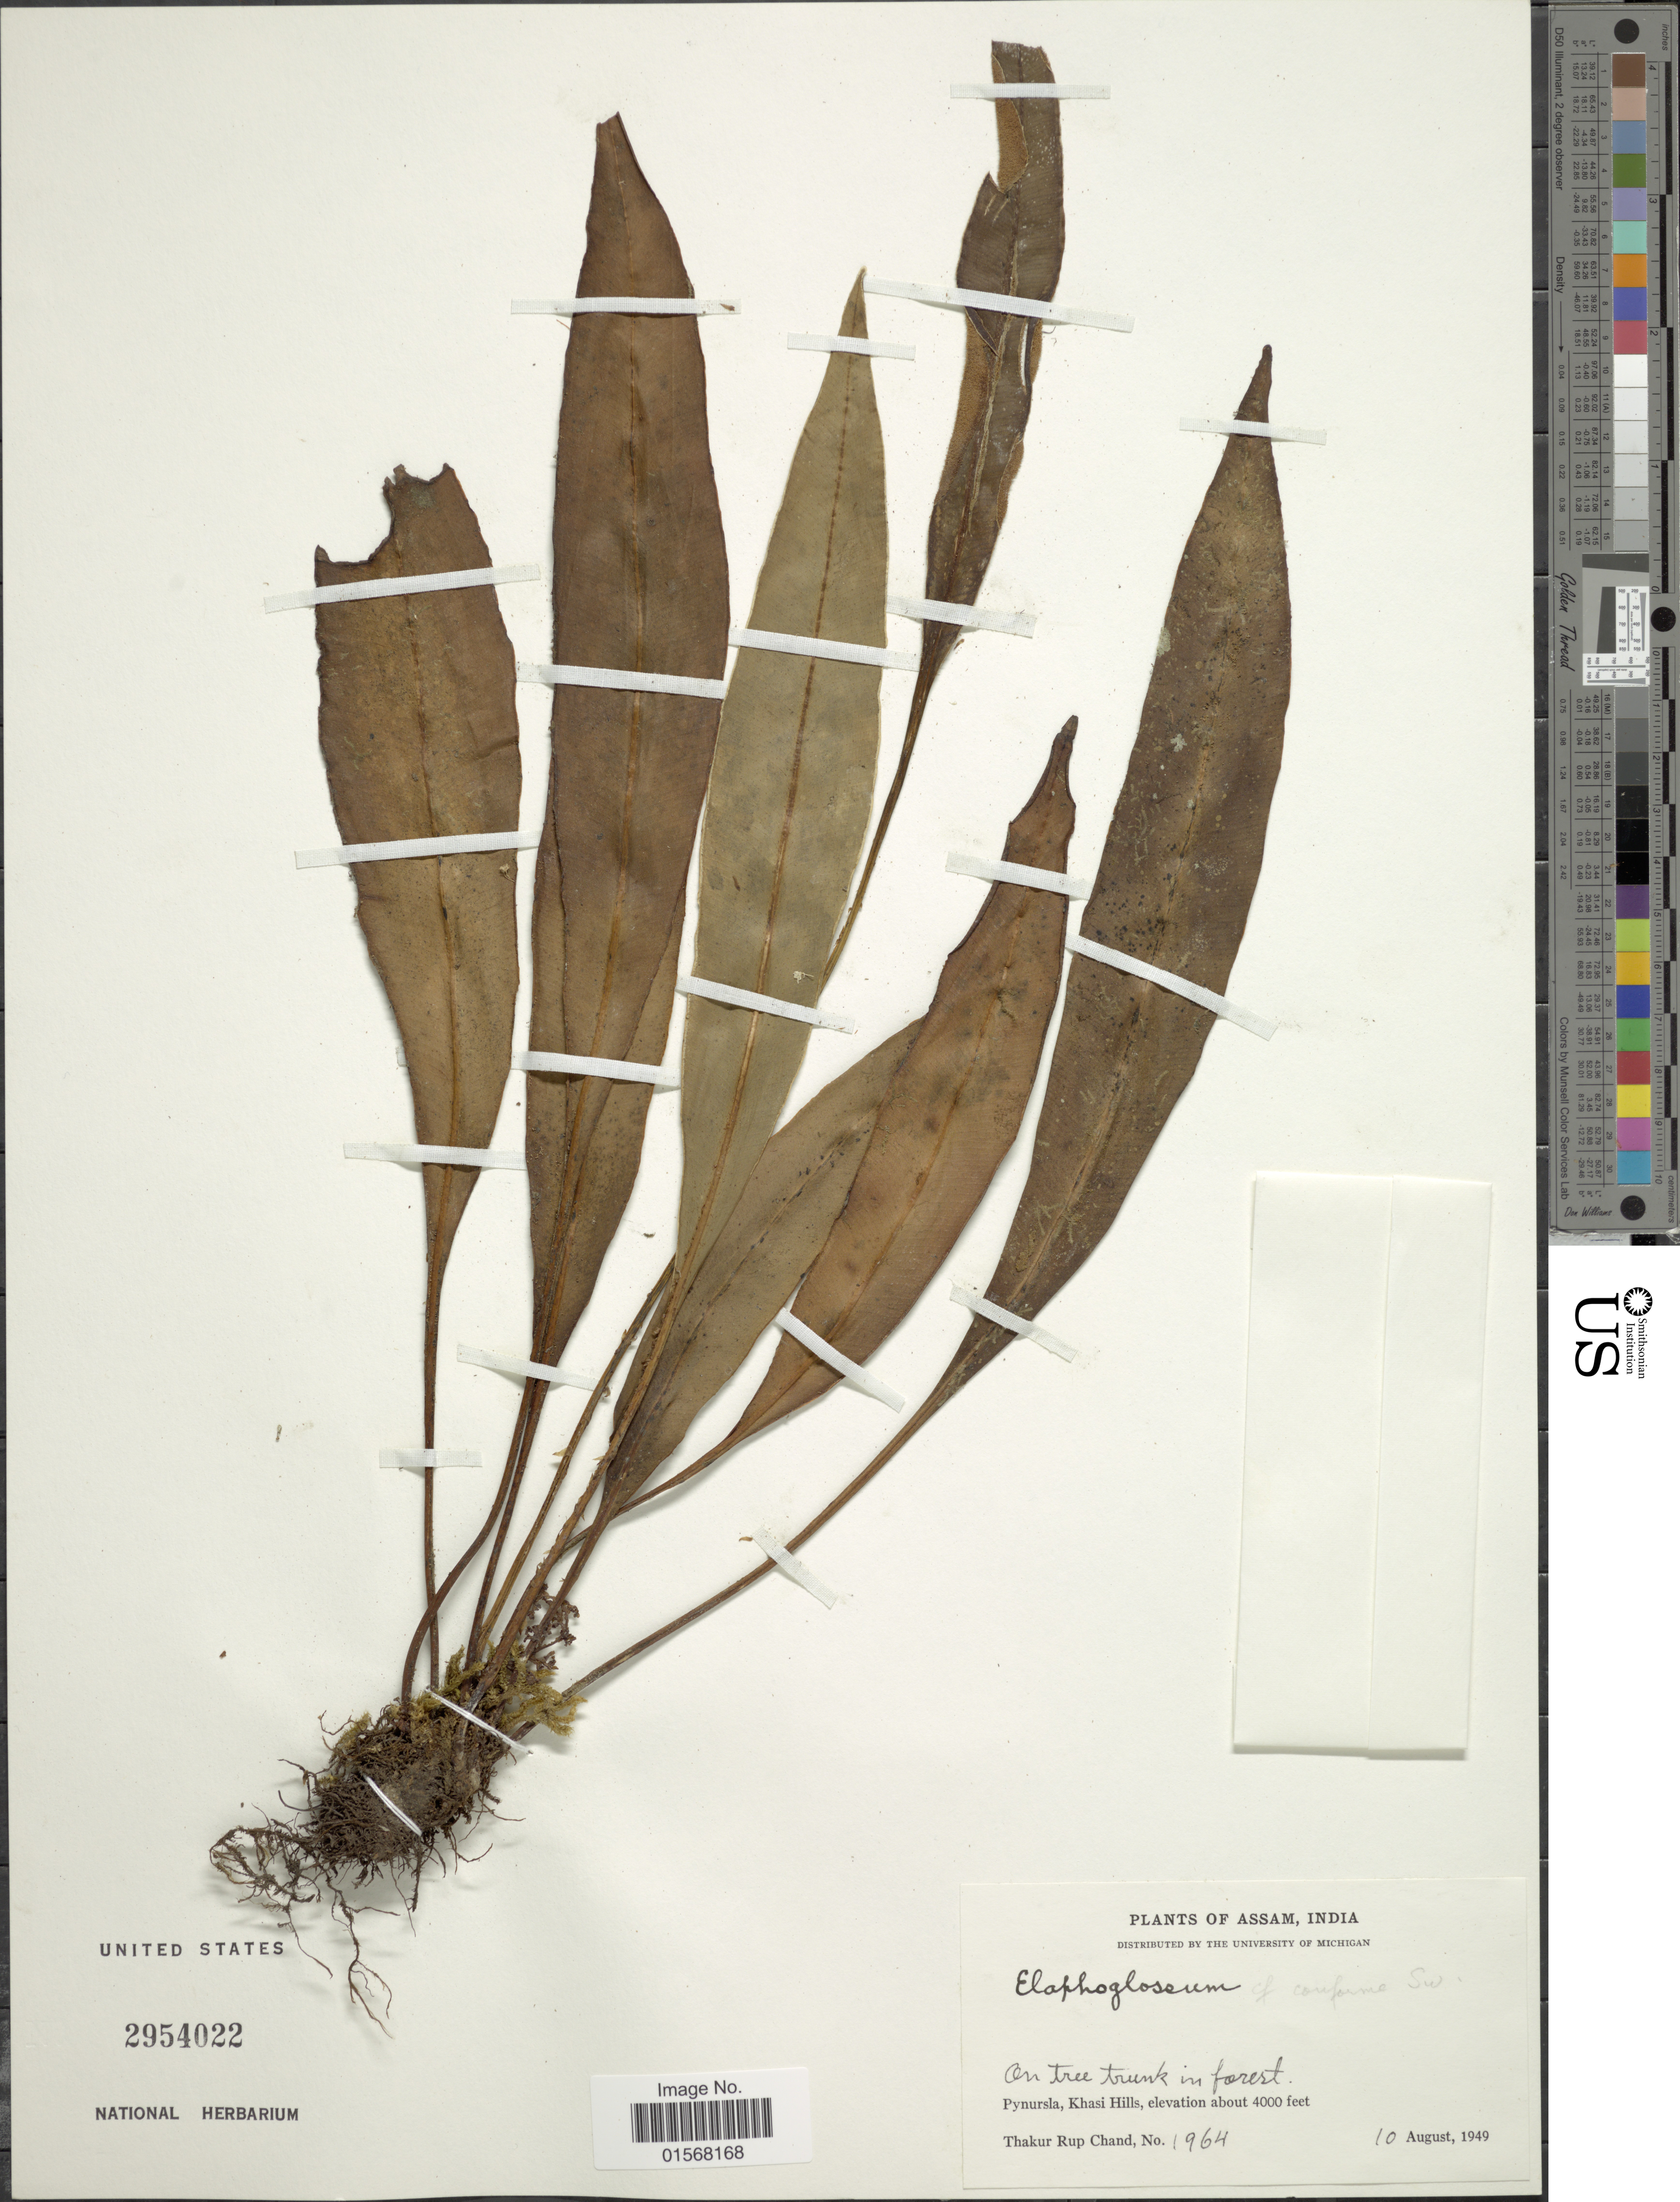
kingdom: Plantae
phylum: Tracheophyta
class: Polypodiopsida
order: Polypodiales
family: Dryopteridaceae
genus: Elaphoglossum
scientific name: Elaphoglossum conforme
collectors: R. Chand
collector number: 1964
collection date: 1949-08-10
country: India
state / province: Meghalaya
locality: Assam, Pynursla, Khasi Hills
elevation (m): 1219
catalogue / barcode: US 2954022